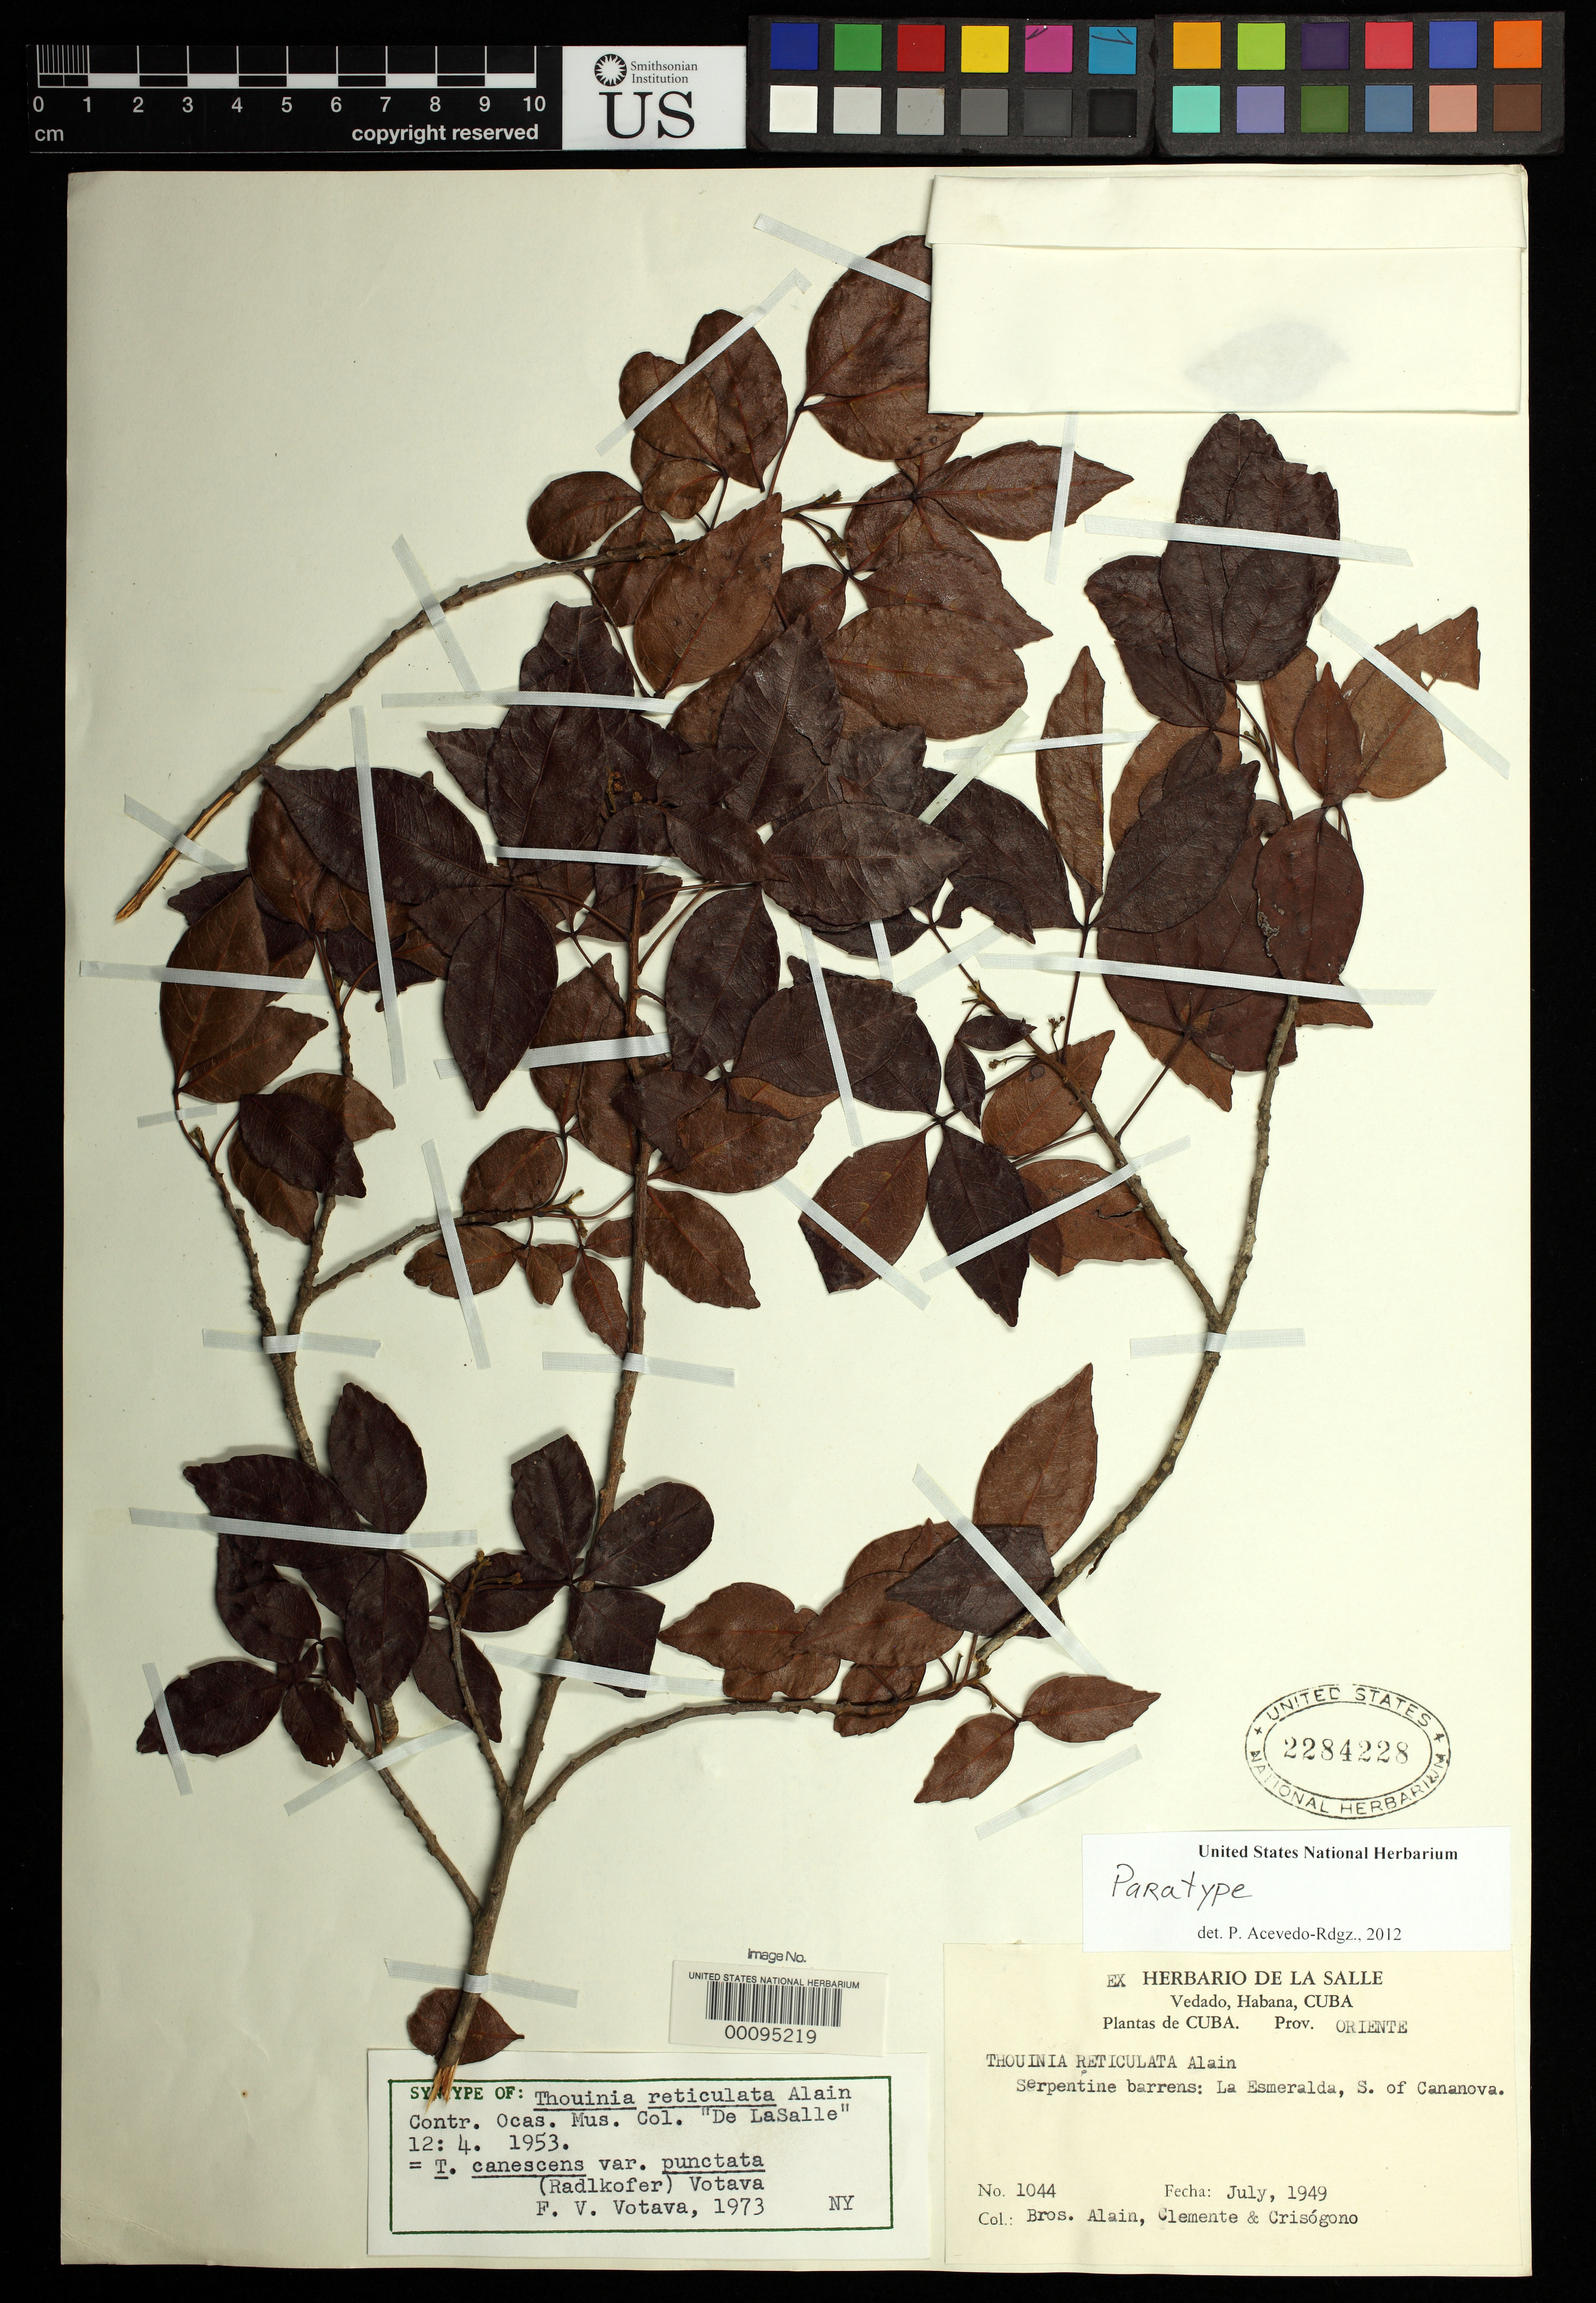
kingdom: Plantae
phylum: Tracheophyta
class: Magnoliopsida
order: Sapindales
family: Sapindaceae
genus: Thouinia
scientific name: Thouinia reticulata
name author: Alain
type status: Paratype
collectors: A. H. Liogier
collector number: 1044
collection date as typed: Jul 1949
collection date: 1949-07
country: Cuba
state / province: Oriente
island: Greater Antilles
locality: La Esmeralda, S of Cananova.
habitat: Serpentine barrens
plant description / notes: Erroneously annotated as "syntype" by F.V. Votava (1973); protologue explicitly designates Montero 21258 as "tipo".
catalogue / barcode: US 2284228